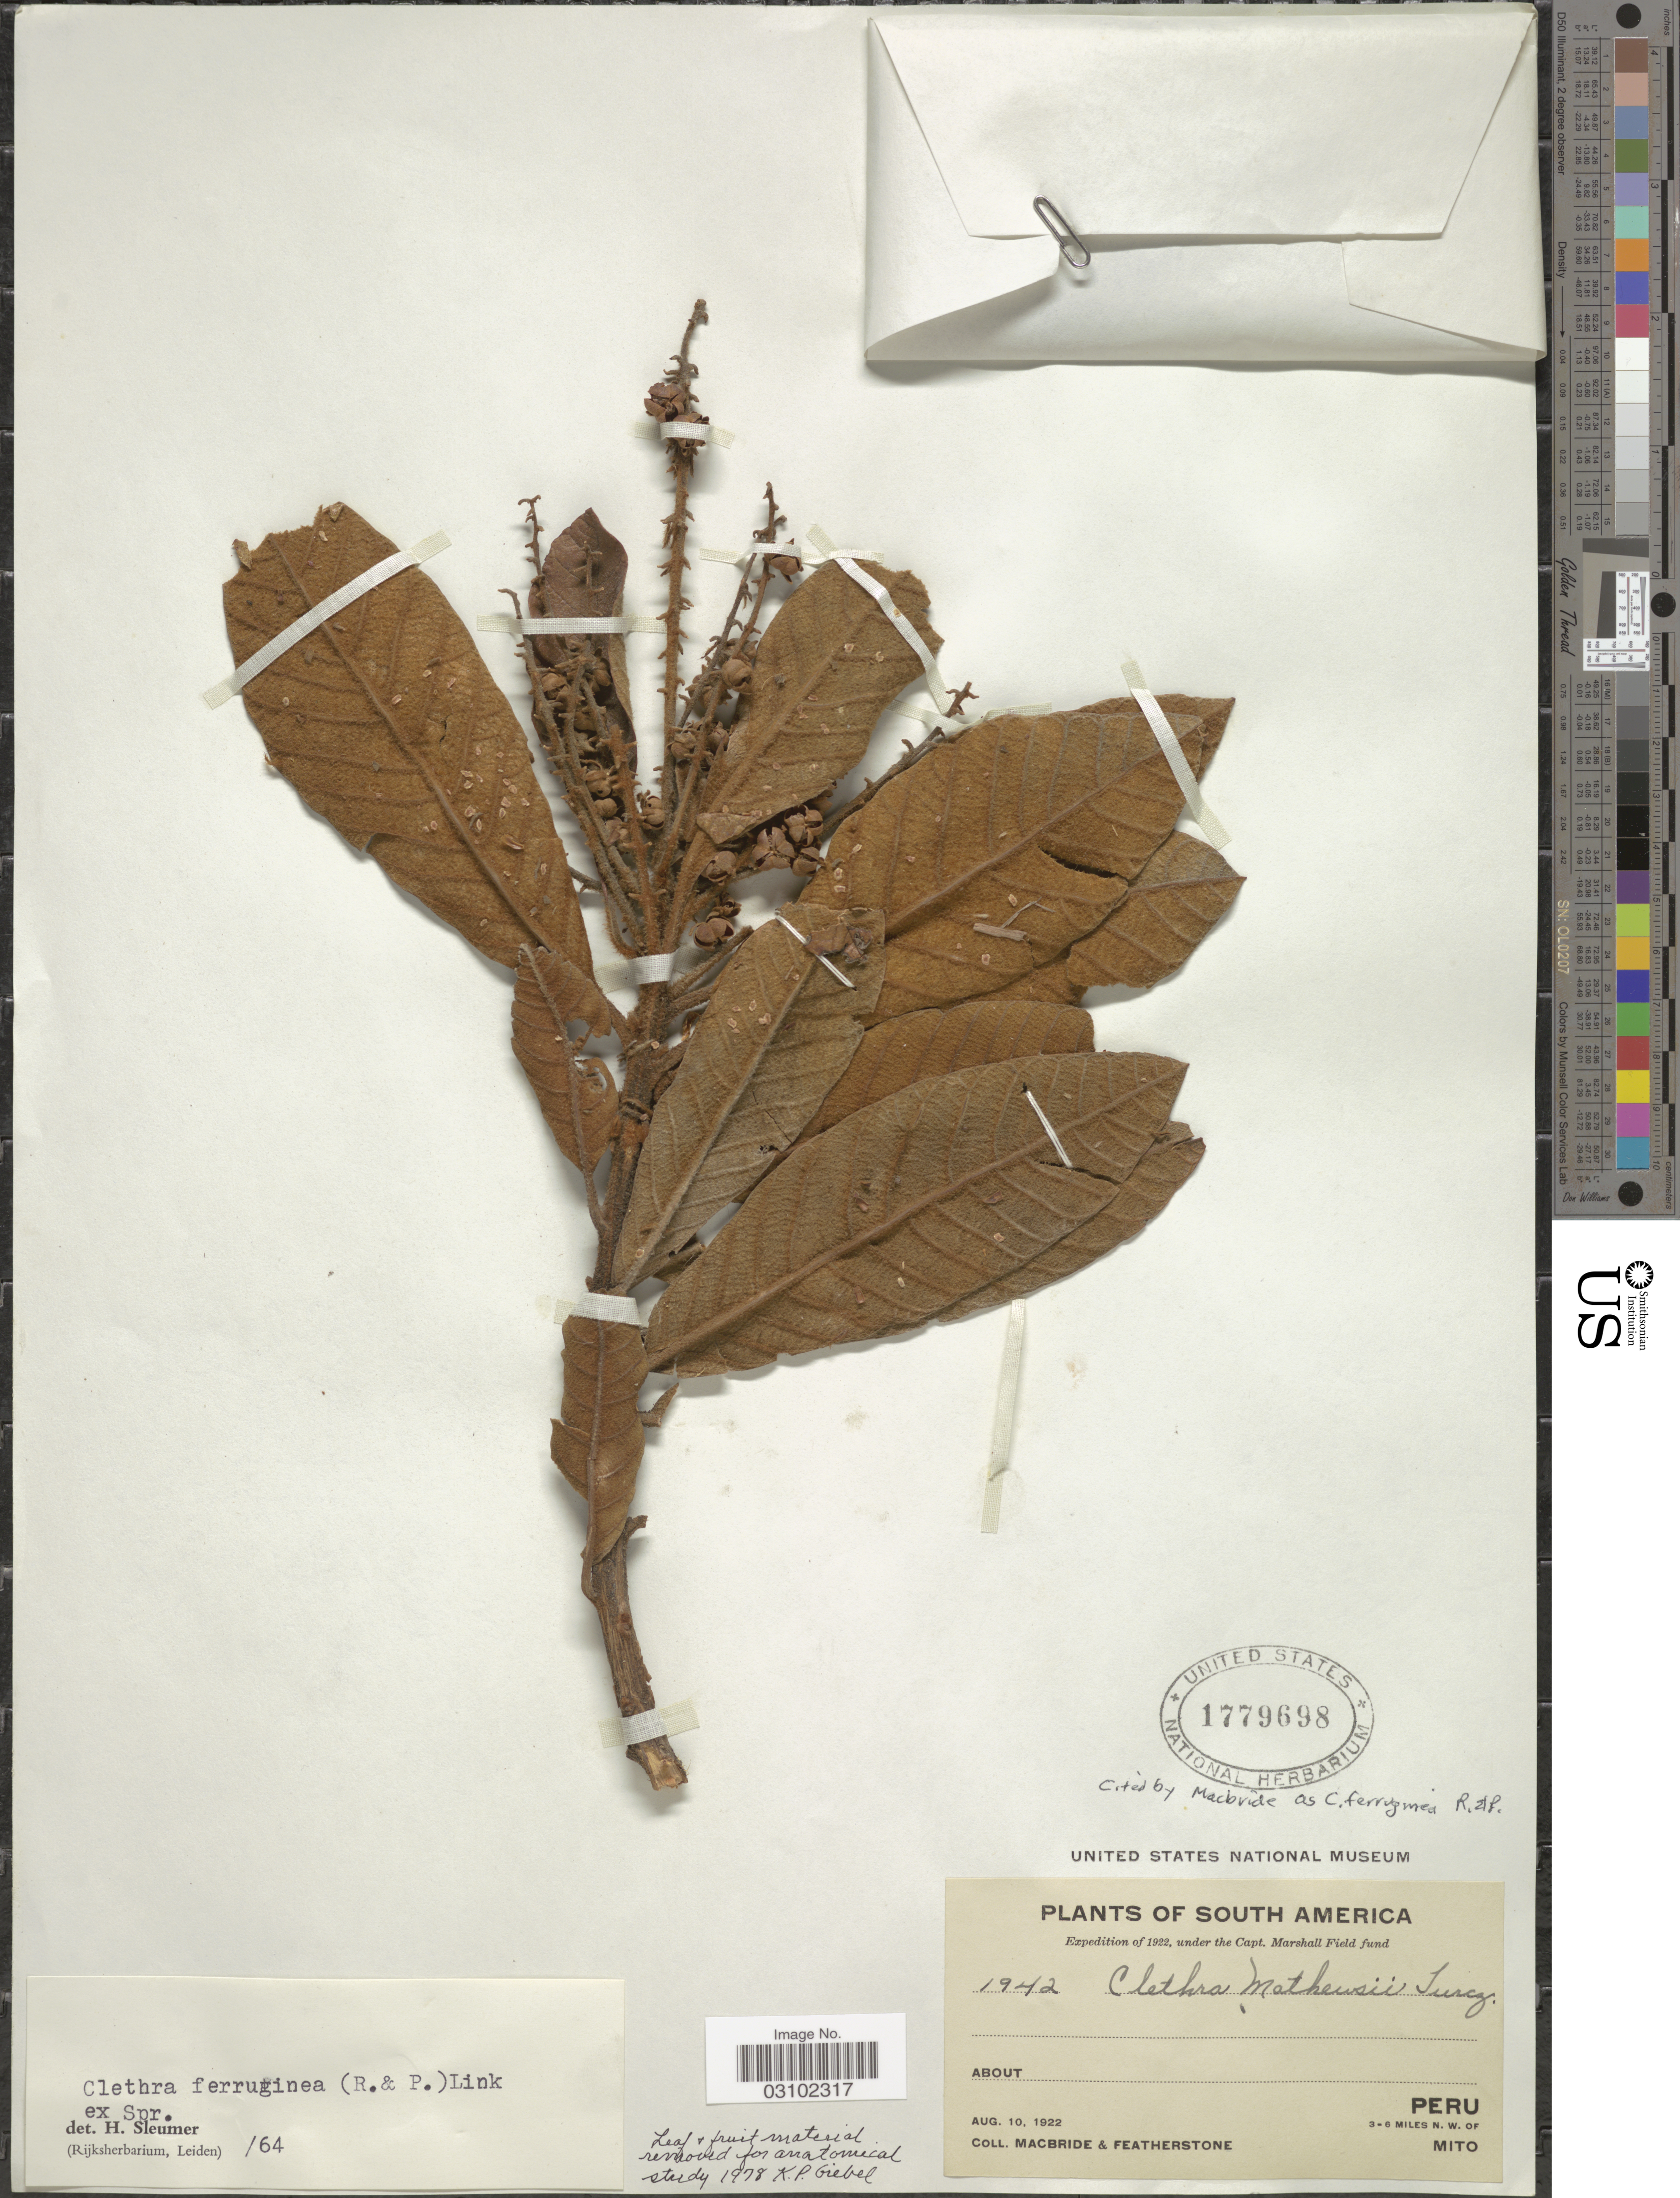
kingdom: Plantae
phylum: Tracheophyta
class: Magnoliopsida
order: Ericales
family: Clethraceae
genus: Clethra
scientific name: Clethra ferruginea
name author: (Ruiz & Pav.) Link ex Spreng.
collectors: Macbride, -- & -. Featherstone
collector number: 1942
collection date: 1922-08-10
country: Peru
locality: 3-6 miles NW of Mito.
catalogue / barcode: US 1779698